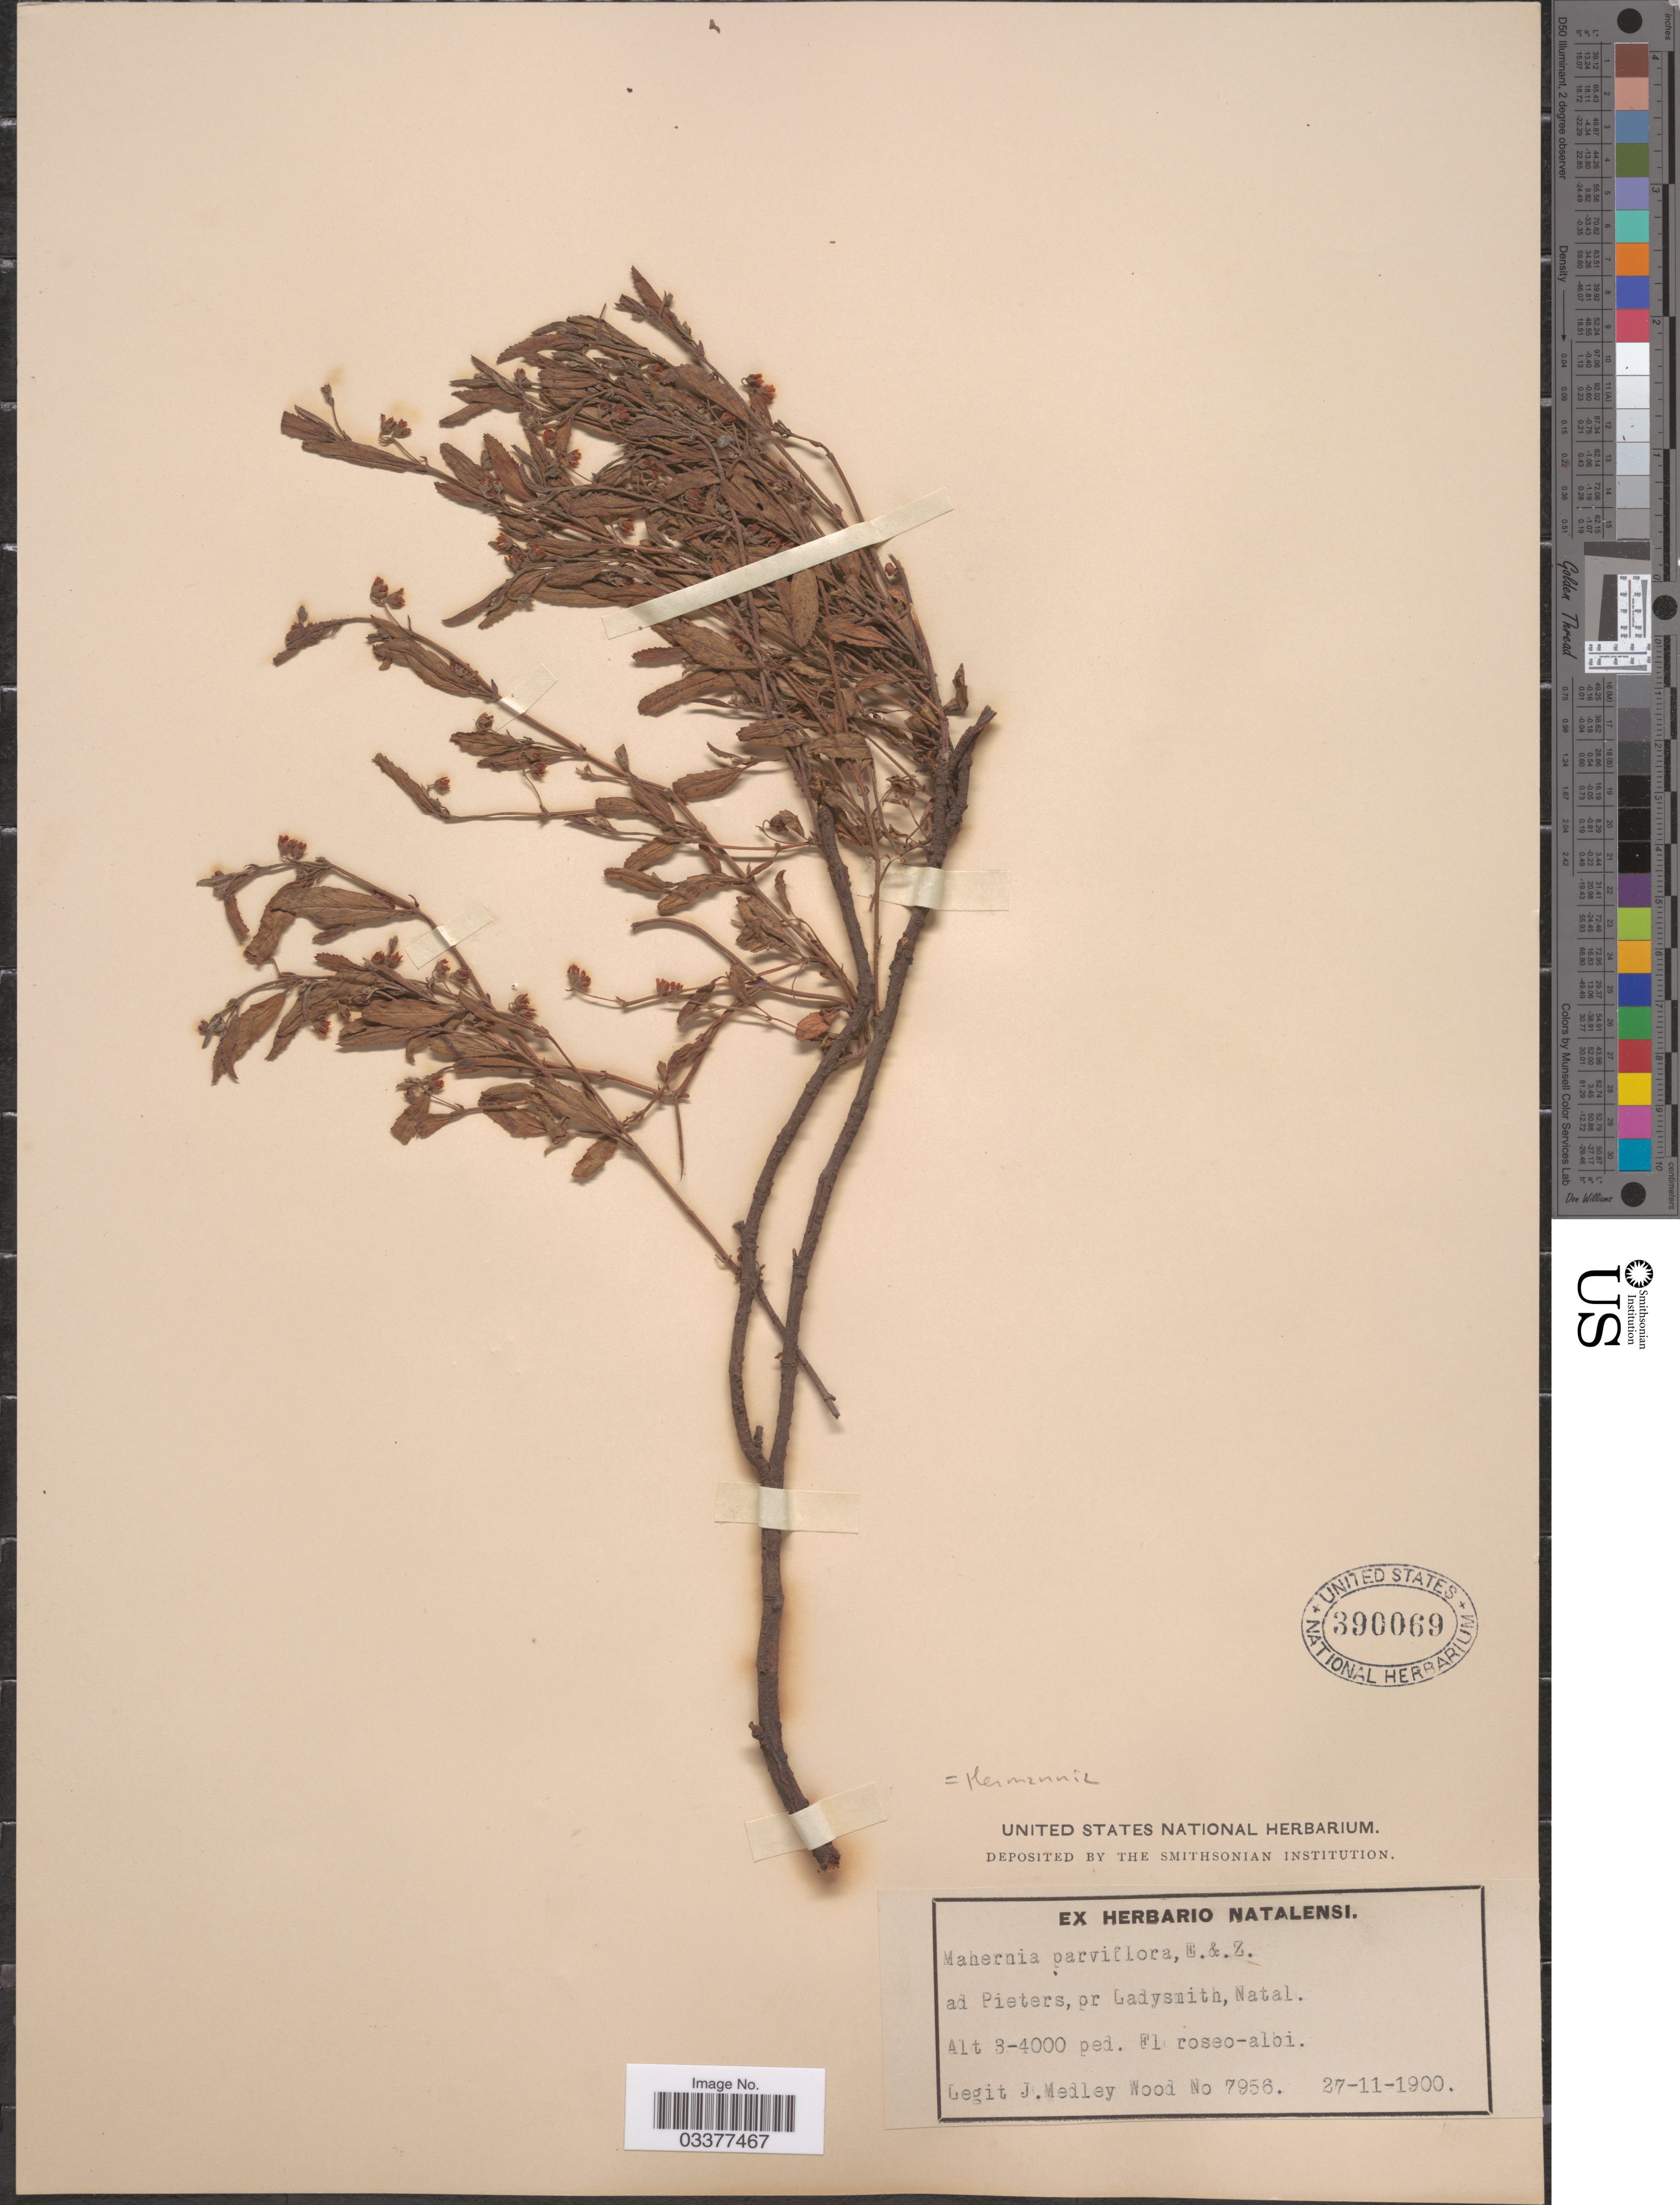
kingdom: Plantae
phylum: Tracheophyta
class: Magnoliopsida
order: Malvales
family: Malvaceae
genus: Hermannia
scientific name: Hermannia parviflora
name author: Eckl. & Zeyh.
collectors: J. Medley Wood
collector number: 7956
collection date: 1900-11-27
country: South Africa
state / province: KwaZulu-Natal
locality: Ad Pieters, pr Ladysmith, Natal.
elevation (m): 914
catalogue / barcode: US 390069